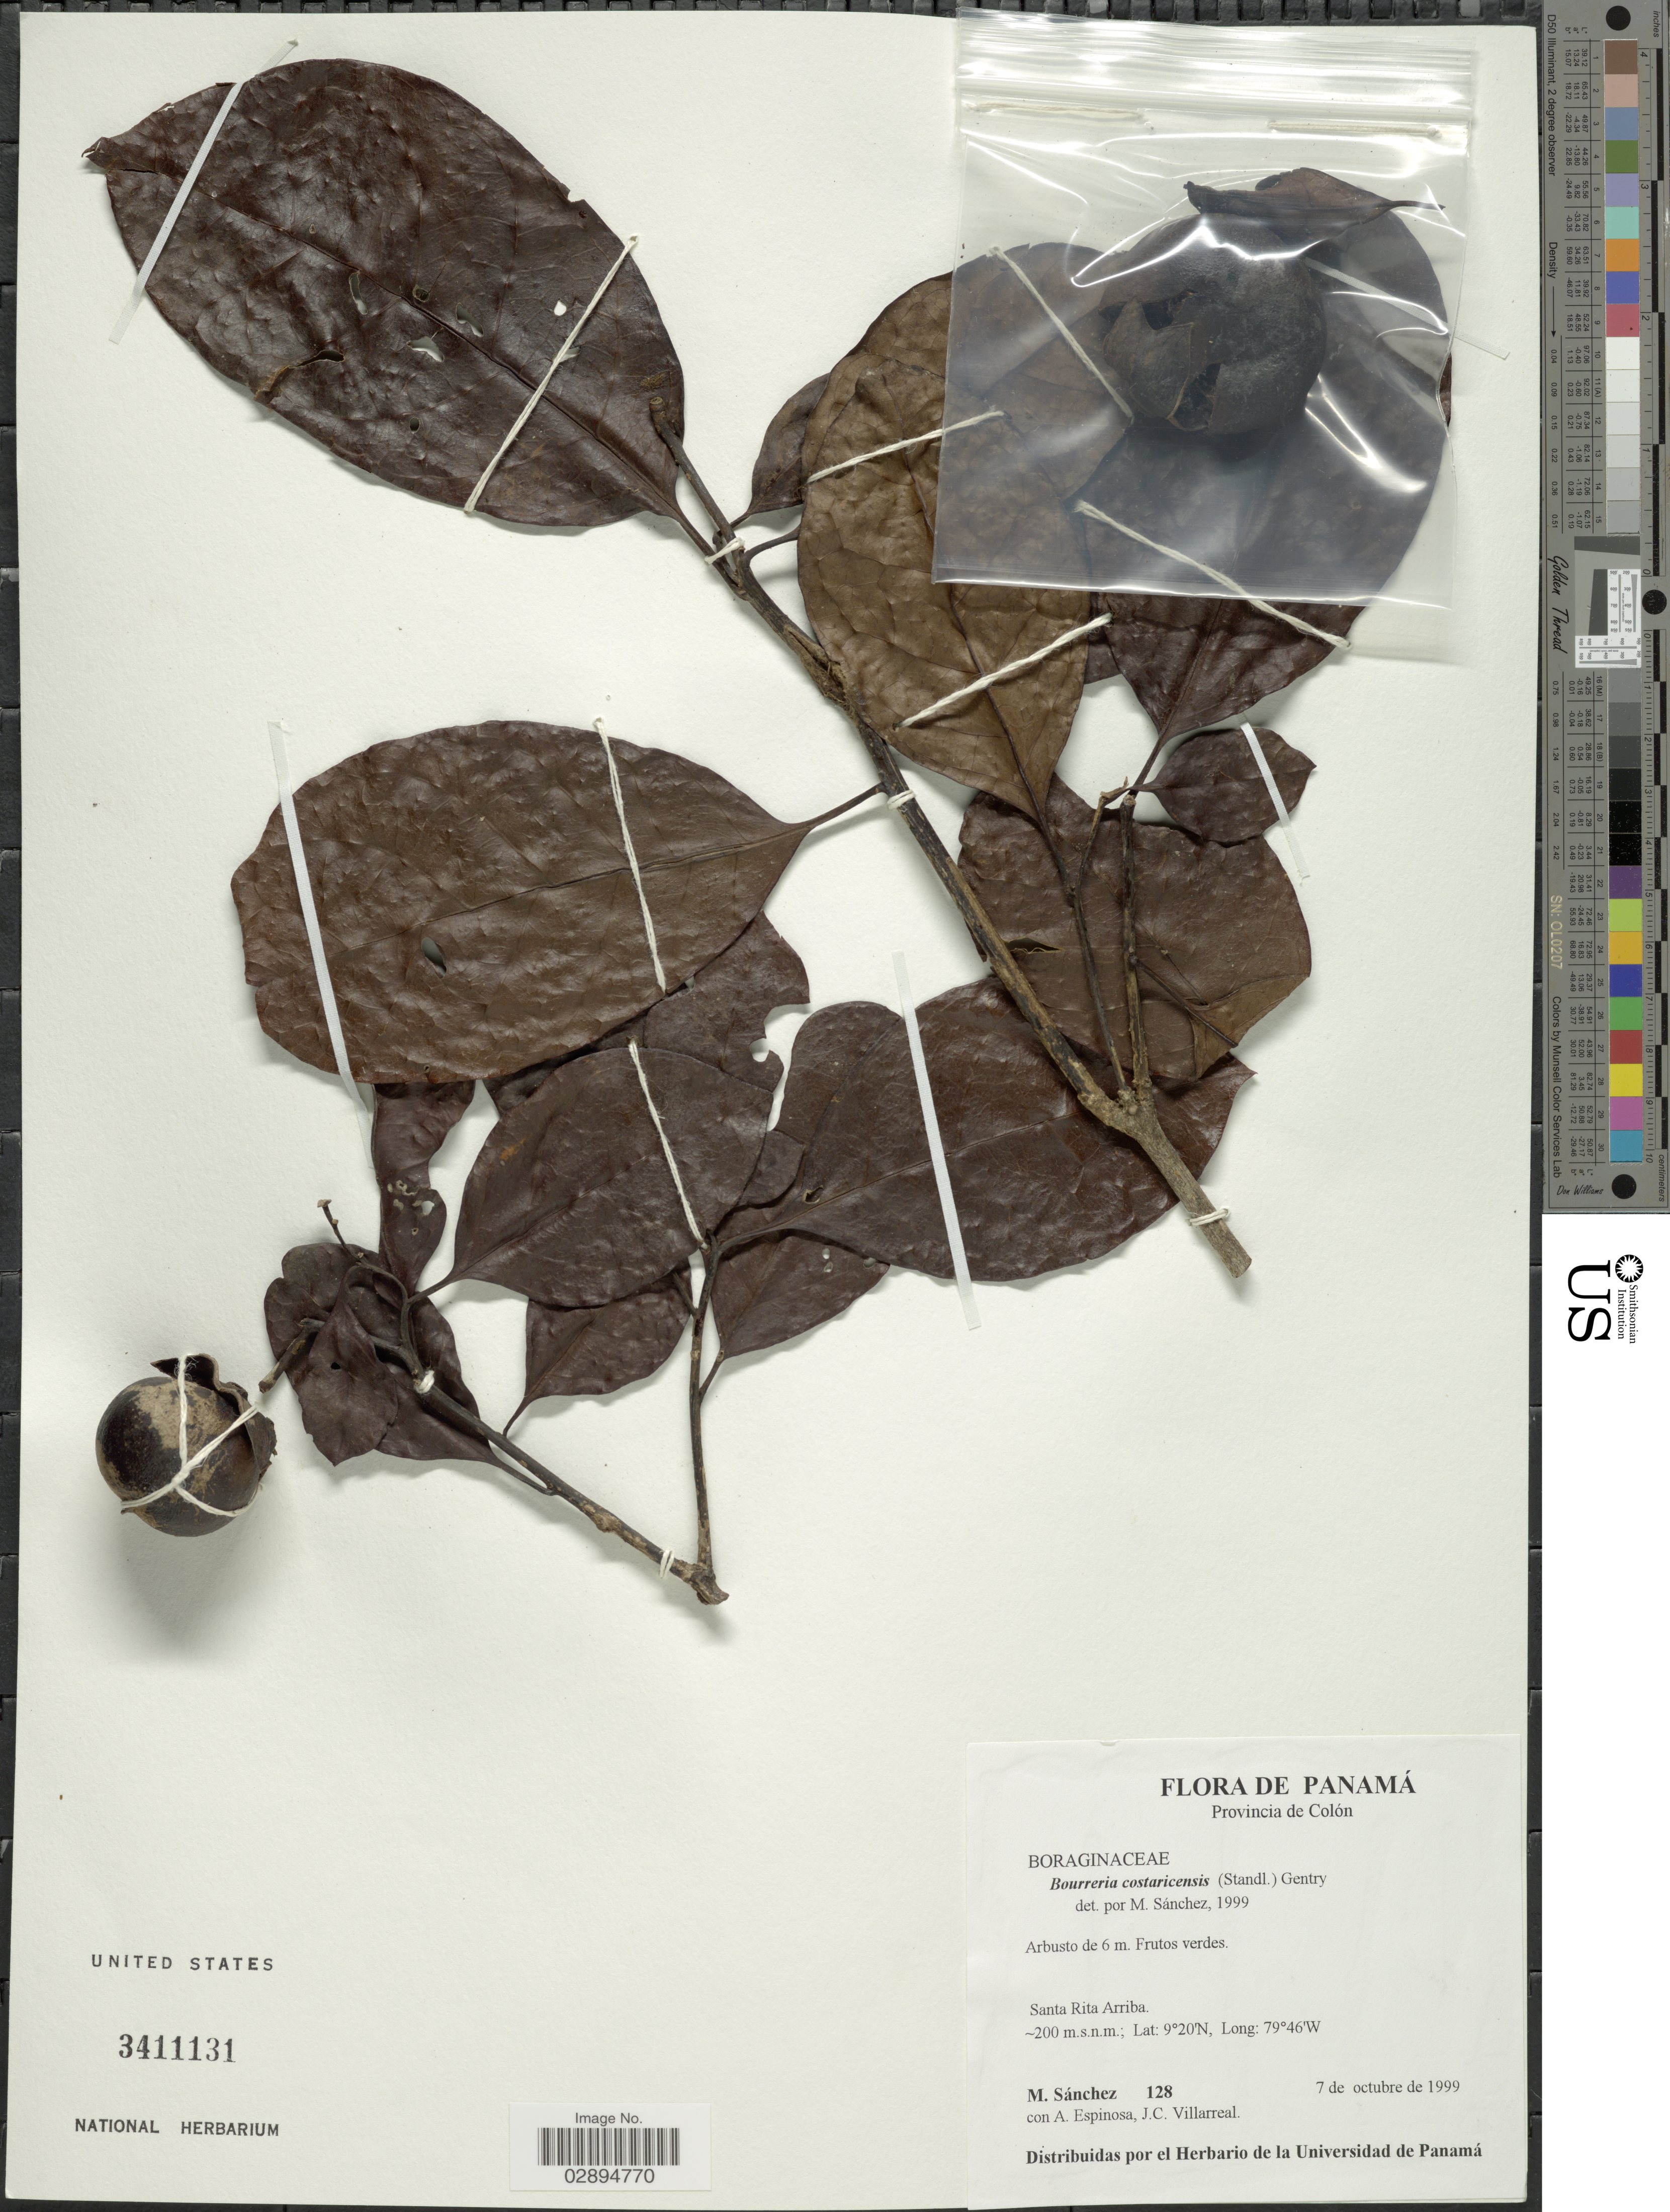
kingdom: Plantae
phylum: Tracheophyta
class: Magnoliopsida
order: Boraginales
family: Ehretiaceae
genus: Bourreria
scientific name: Bourreria costaricensis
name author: (Standl.) A.H. Gentry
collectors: M. Sánchez, A. Espinosa & J. Villarreal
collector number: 128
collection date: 1999-10-07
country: Panama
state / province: Colón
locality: Provincia de Colón. Santa Rita Arriba.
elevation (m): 200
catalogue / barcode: US 3411131